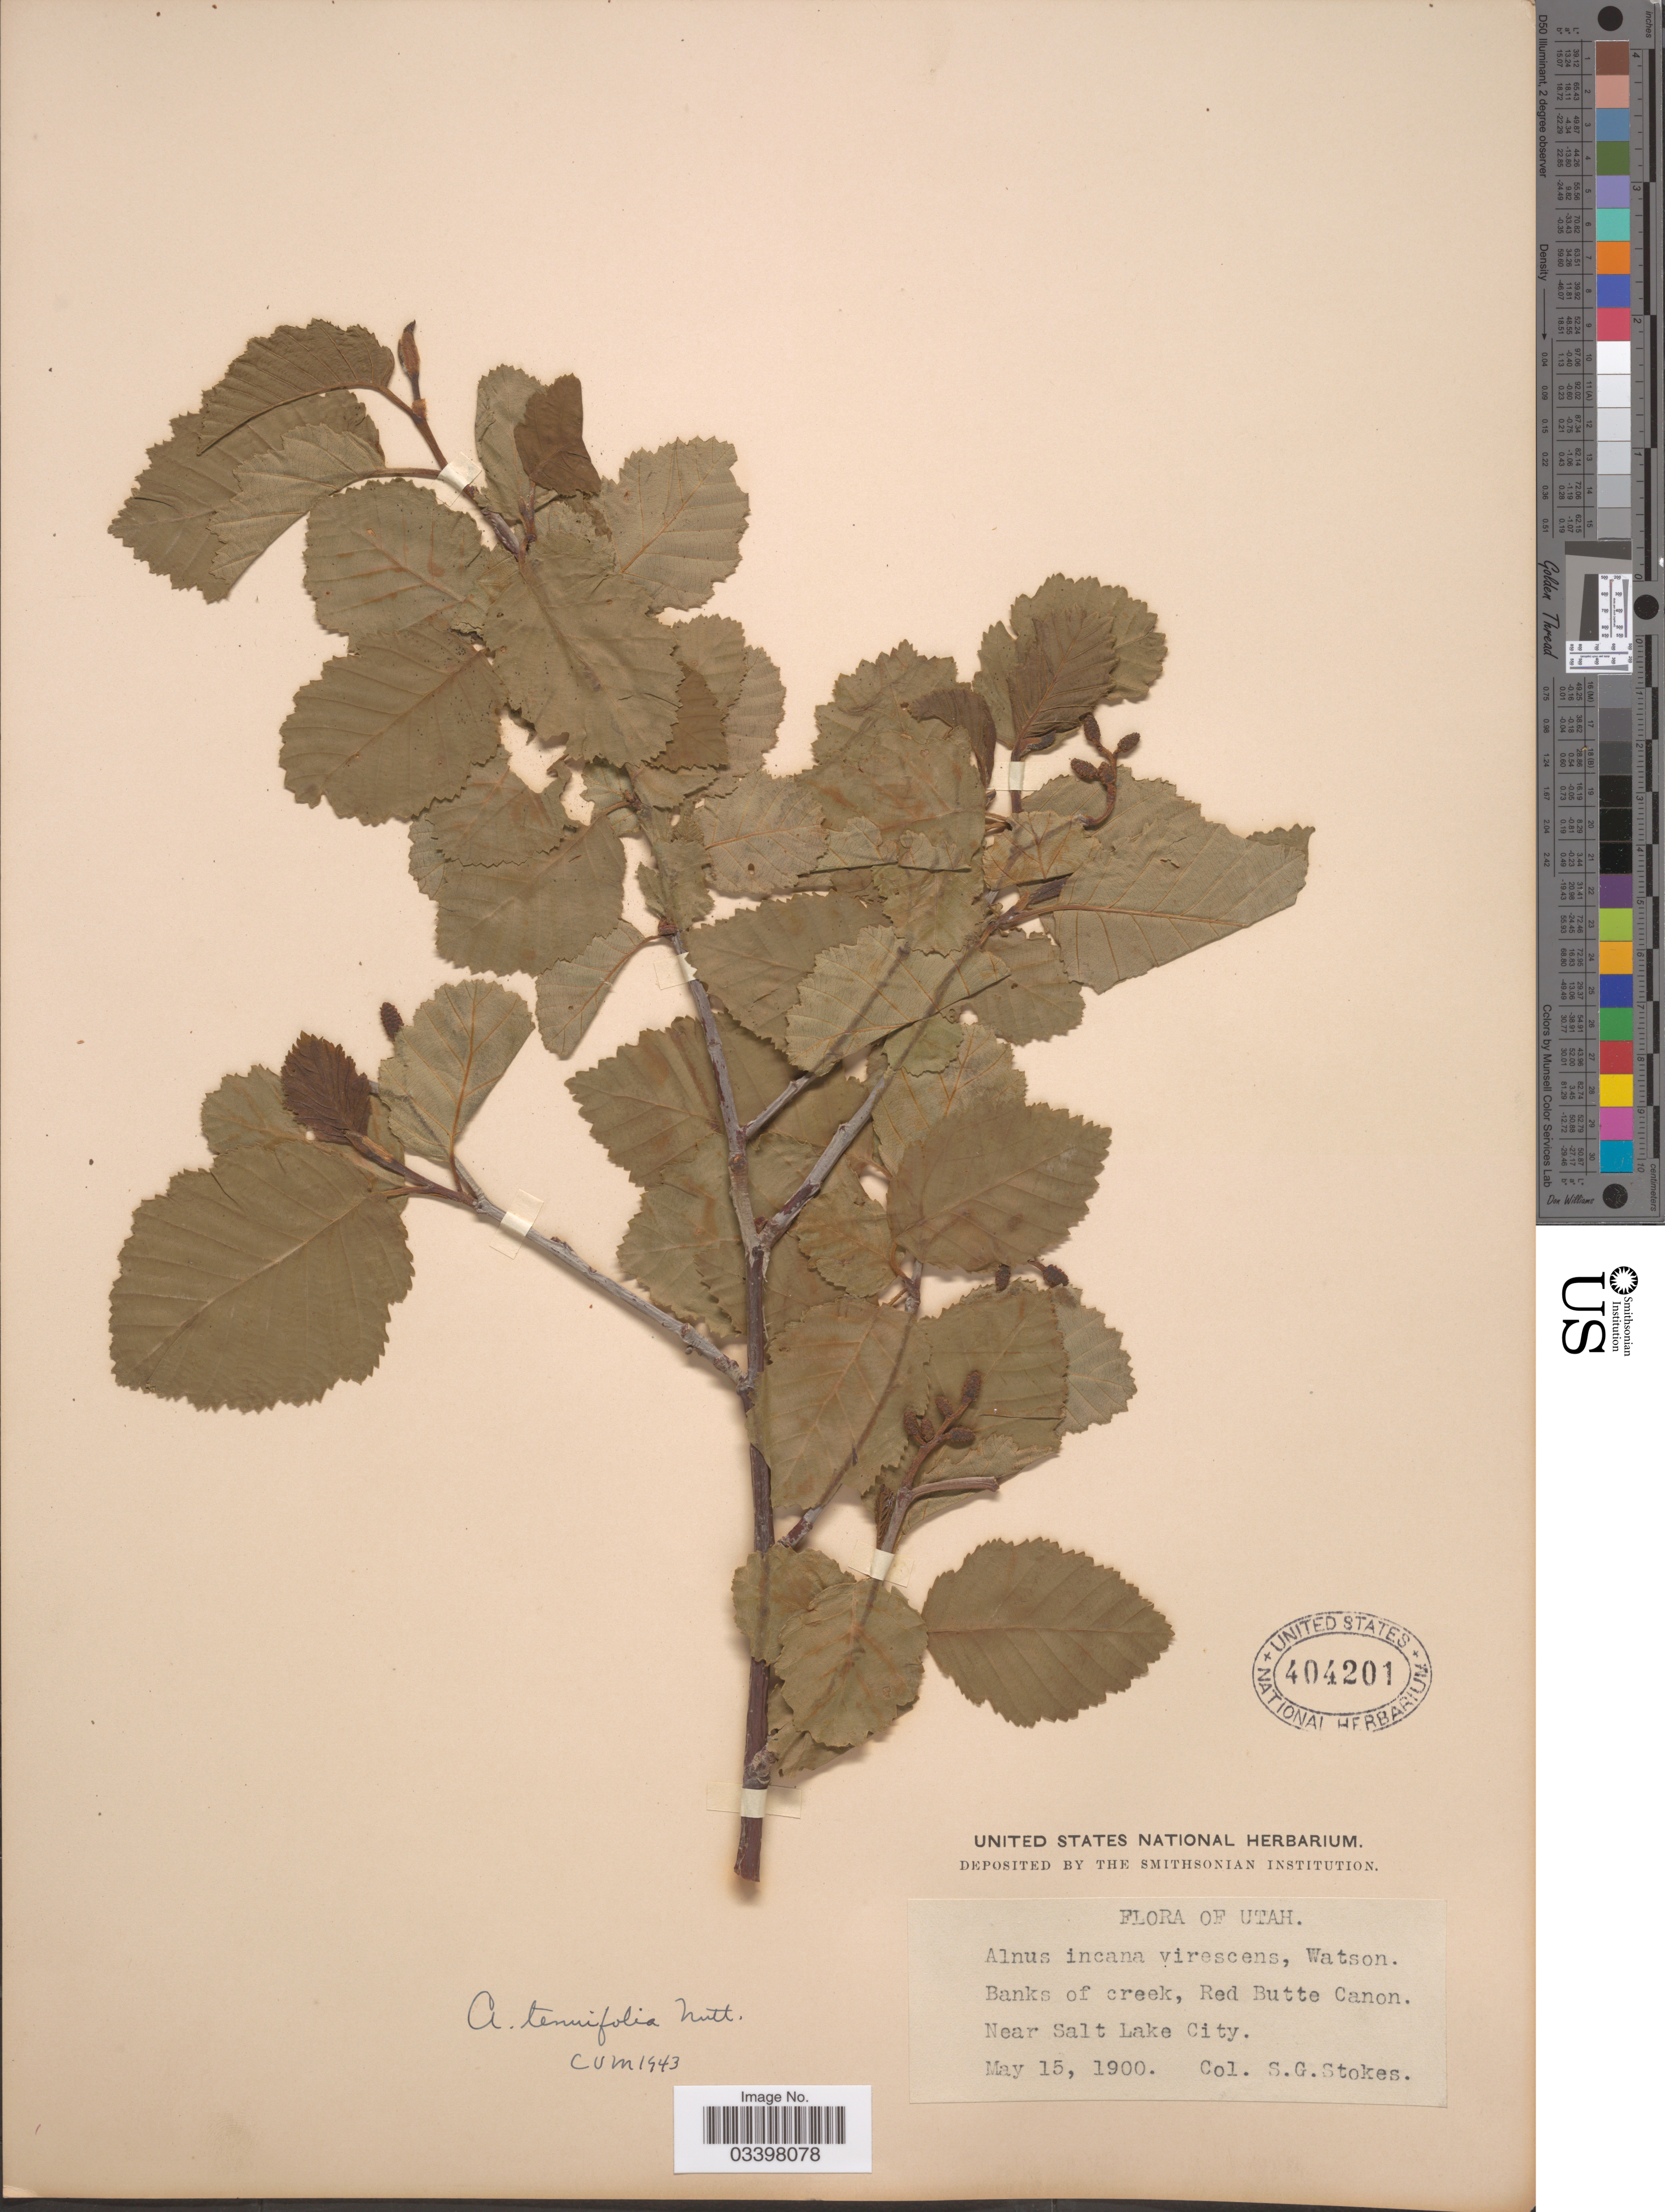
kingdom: Plantae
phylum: Tracheophyta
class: Magnoliopsida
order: Fagales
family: Betulaceae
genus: Alnus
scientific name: Alnus tenuifolia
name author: Nutt.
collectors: S. G. Stokes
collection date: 1900-05-15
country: United States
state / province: Utah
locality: Banks of creek, Red Butte Canyon. Near Salt Lake City.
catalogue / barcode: US 404201